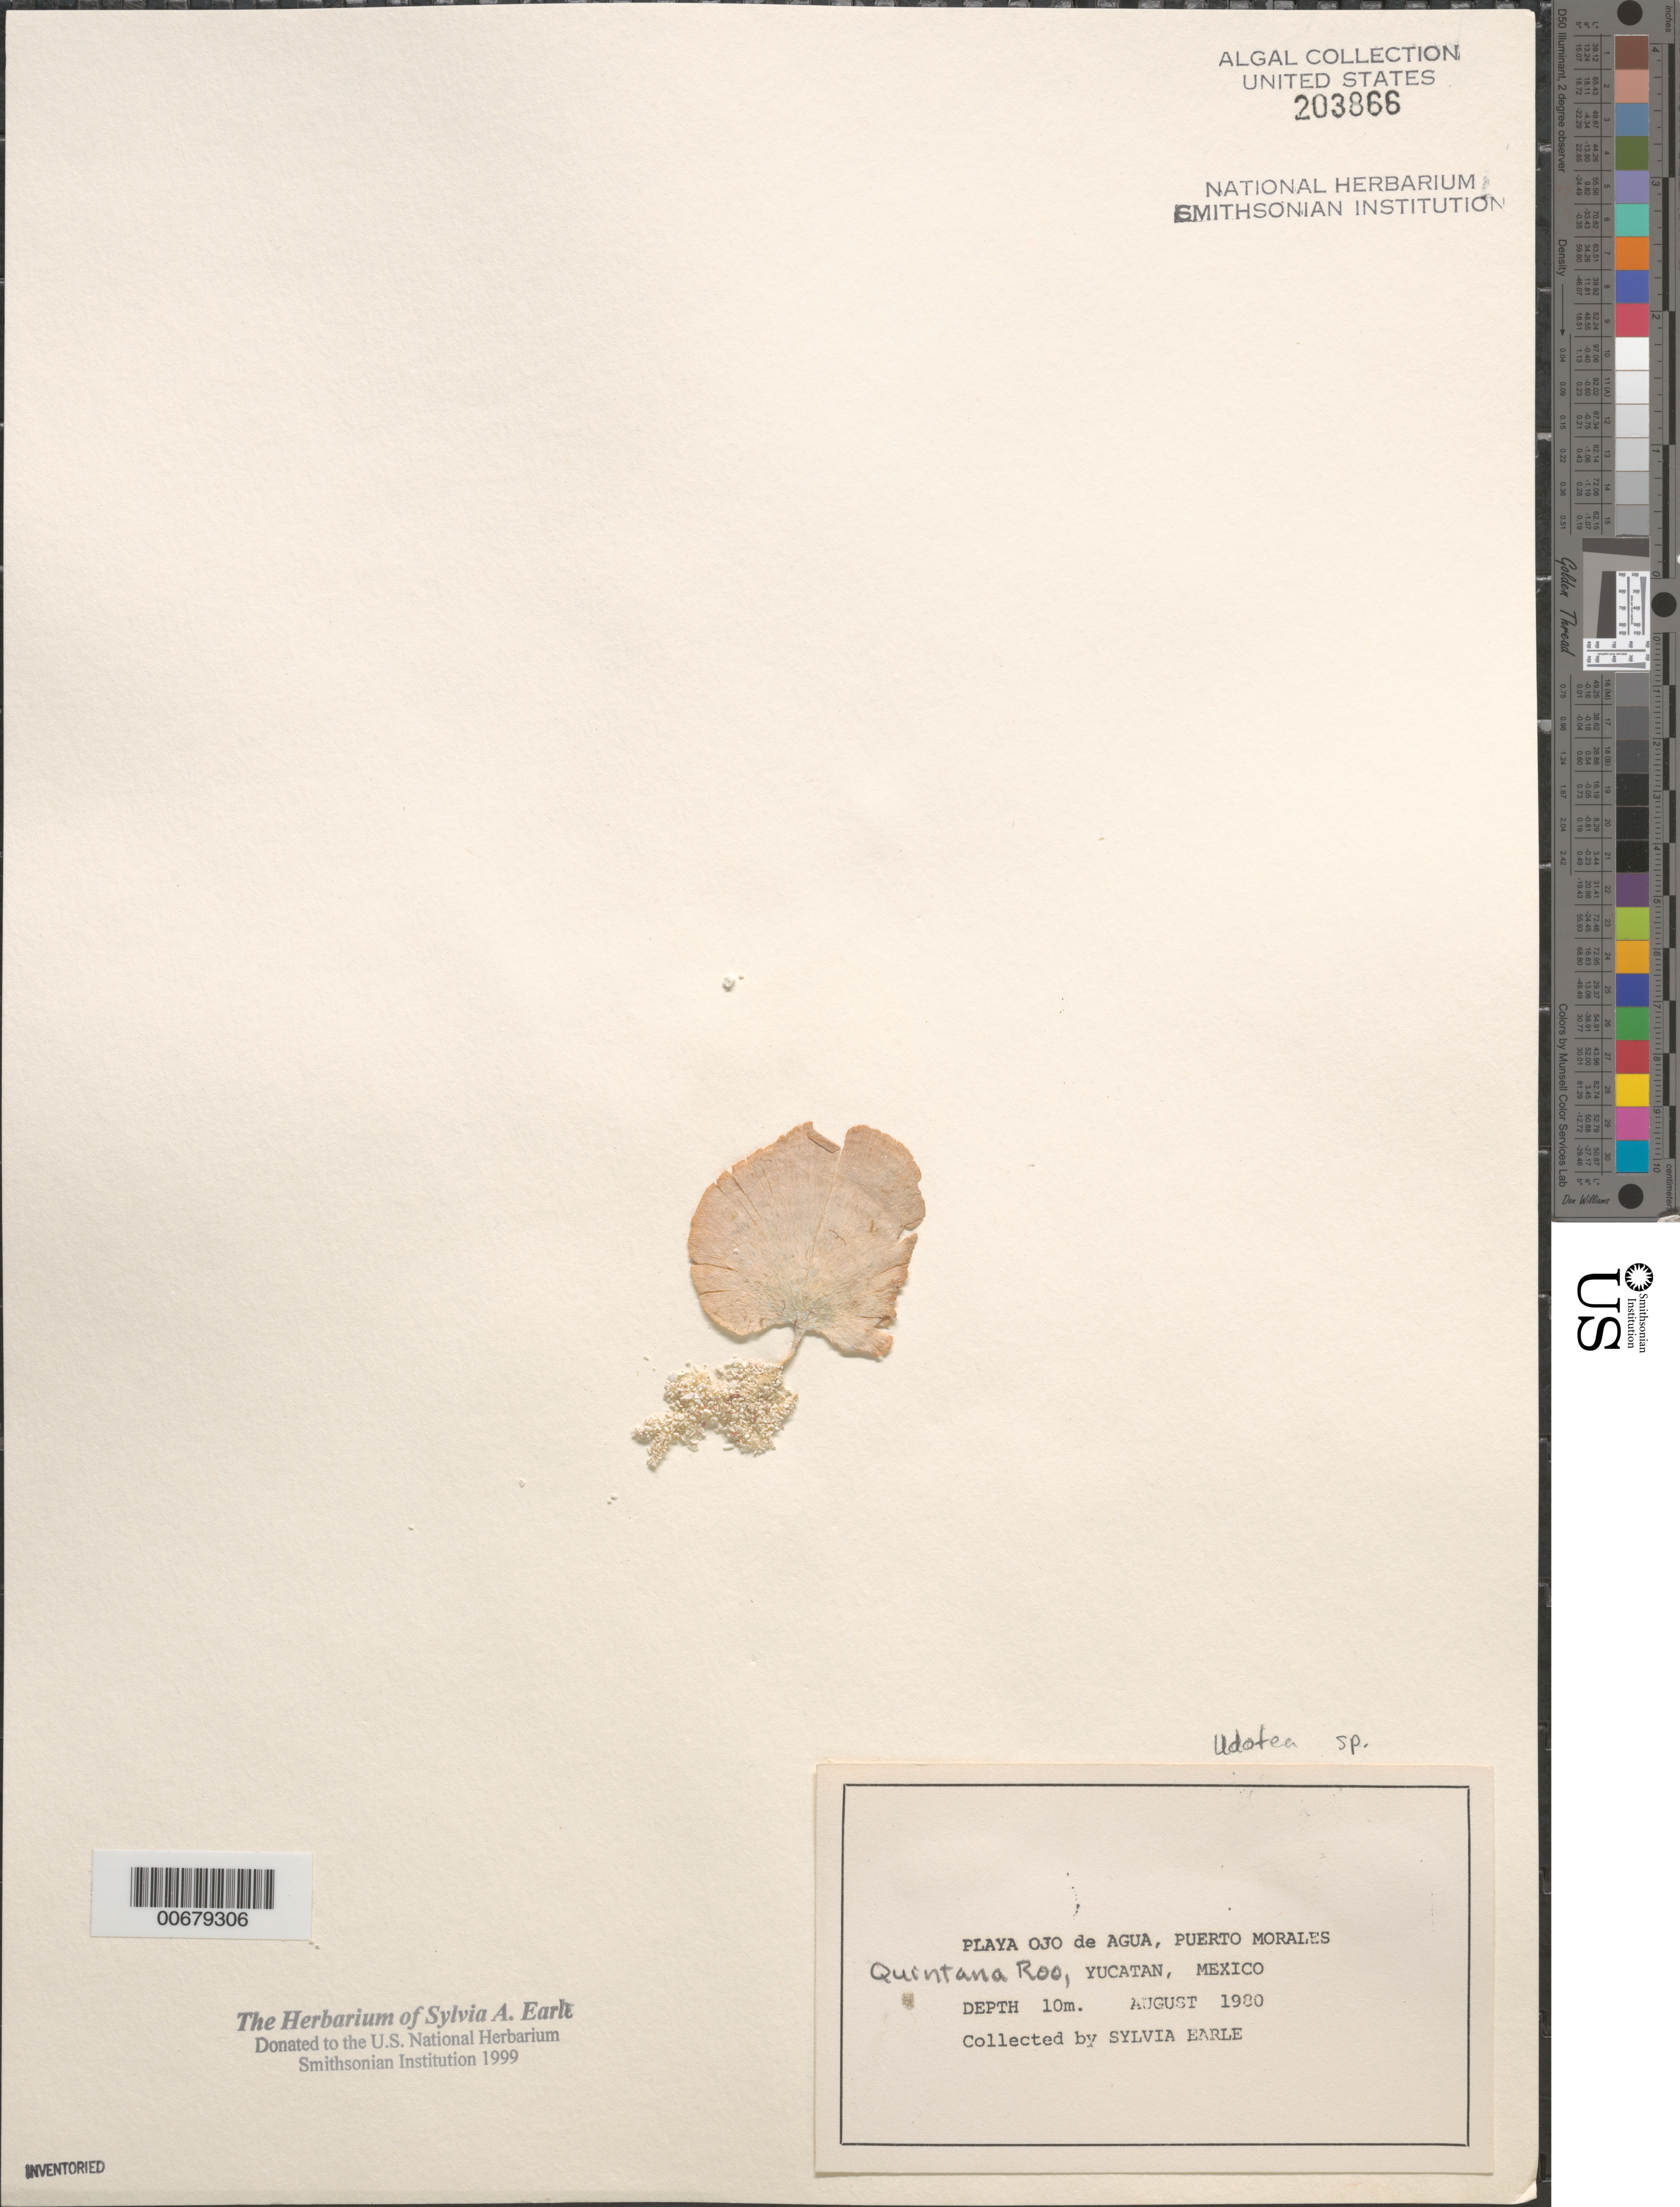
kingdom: Plantae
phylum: Chlorophyta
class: Ulvophyceae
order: Bryopsidales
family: Udoteaceae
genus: Udotea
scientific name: Udotea sp.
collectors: S. A. Earle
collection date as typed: Aug 1980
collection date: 1980-08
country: Mexico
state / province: Quintana Roo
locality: Playa Ojo de Agua, Puerto Morales, Yucatan Peninsula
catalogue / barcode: US 203866